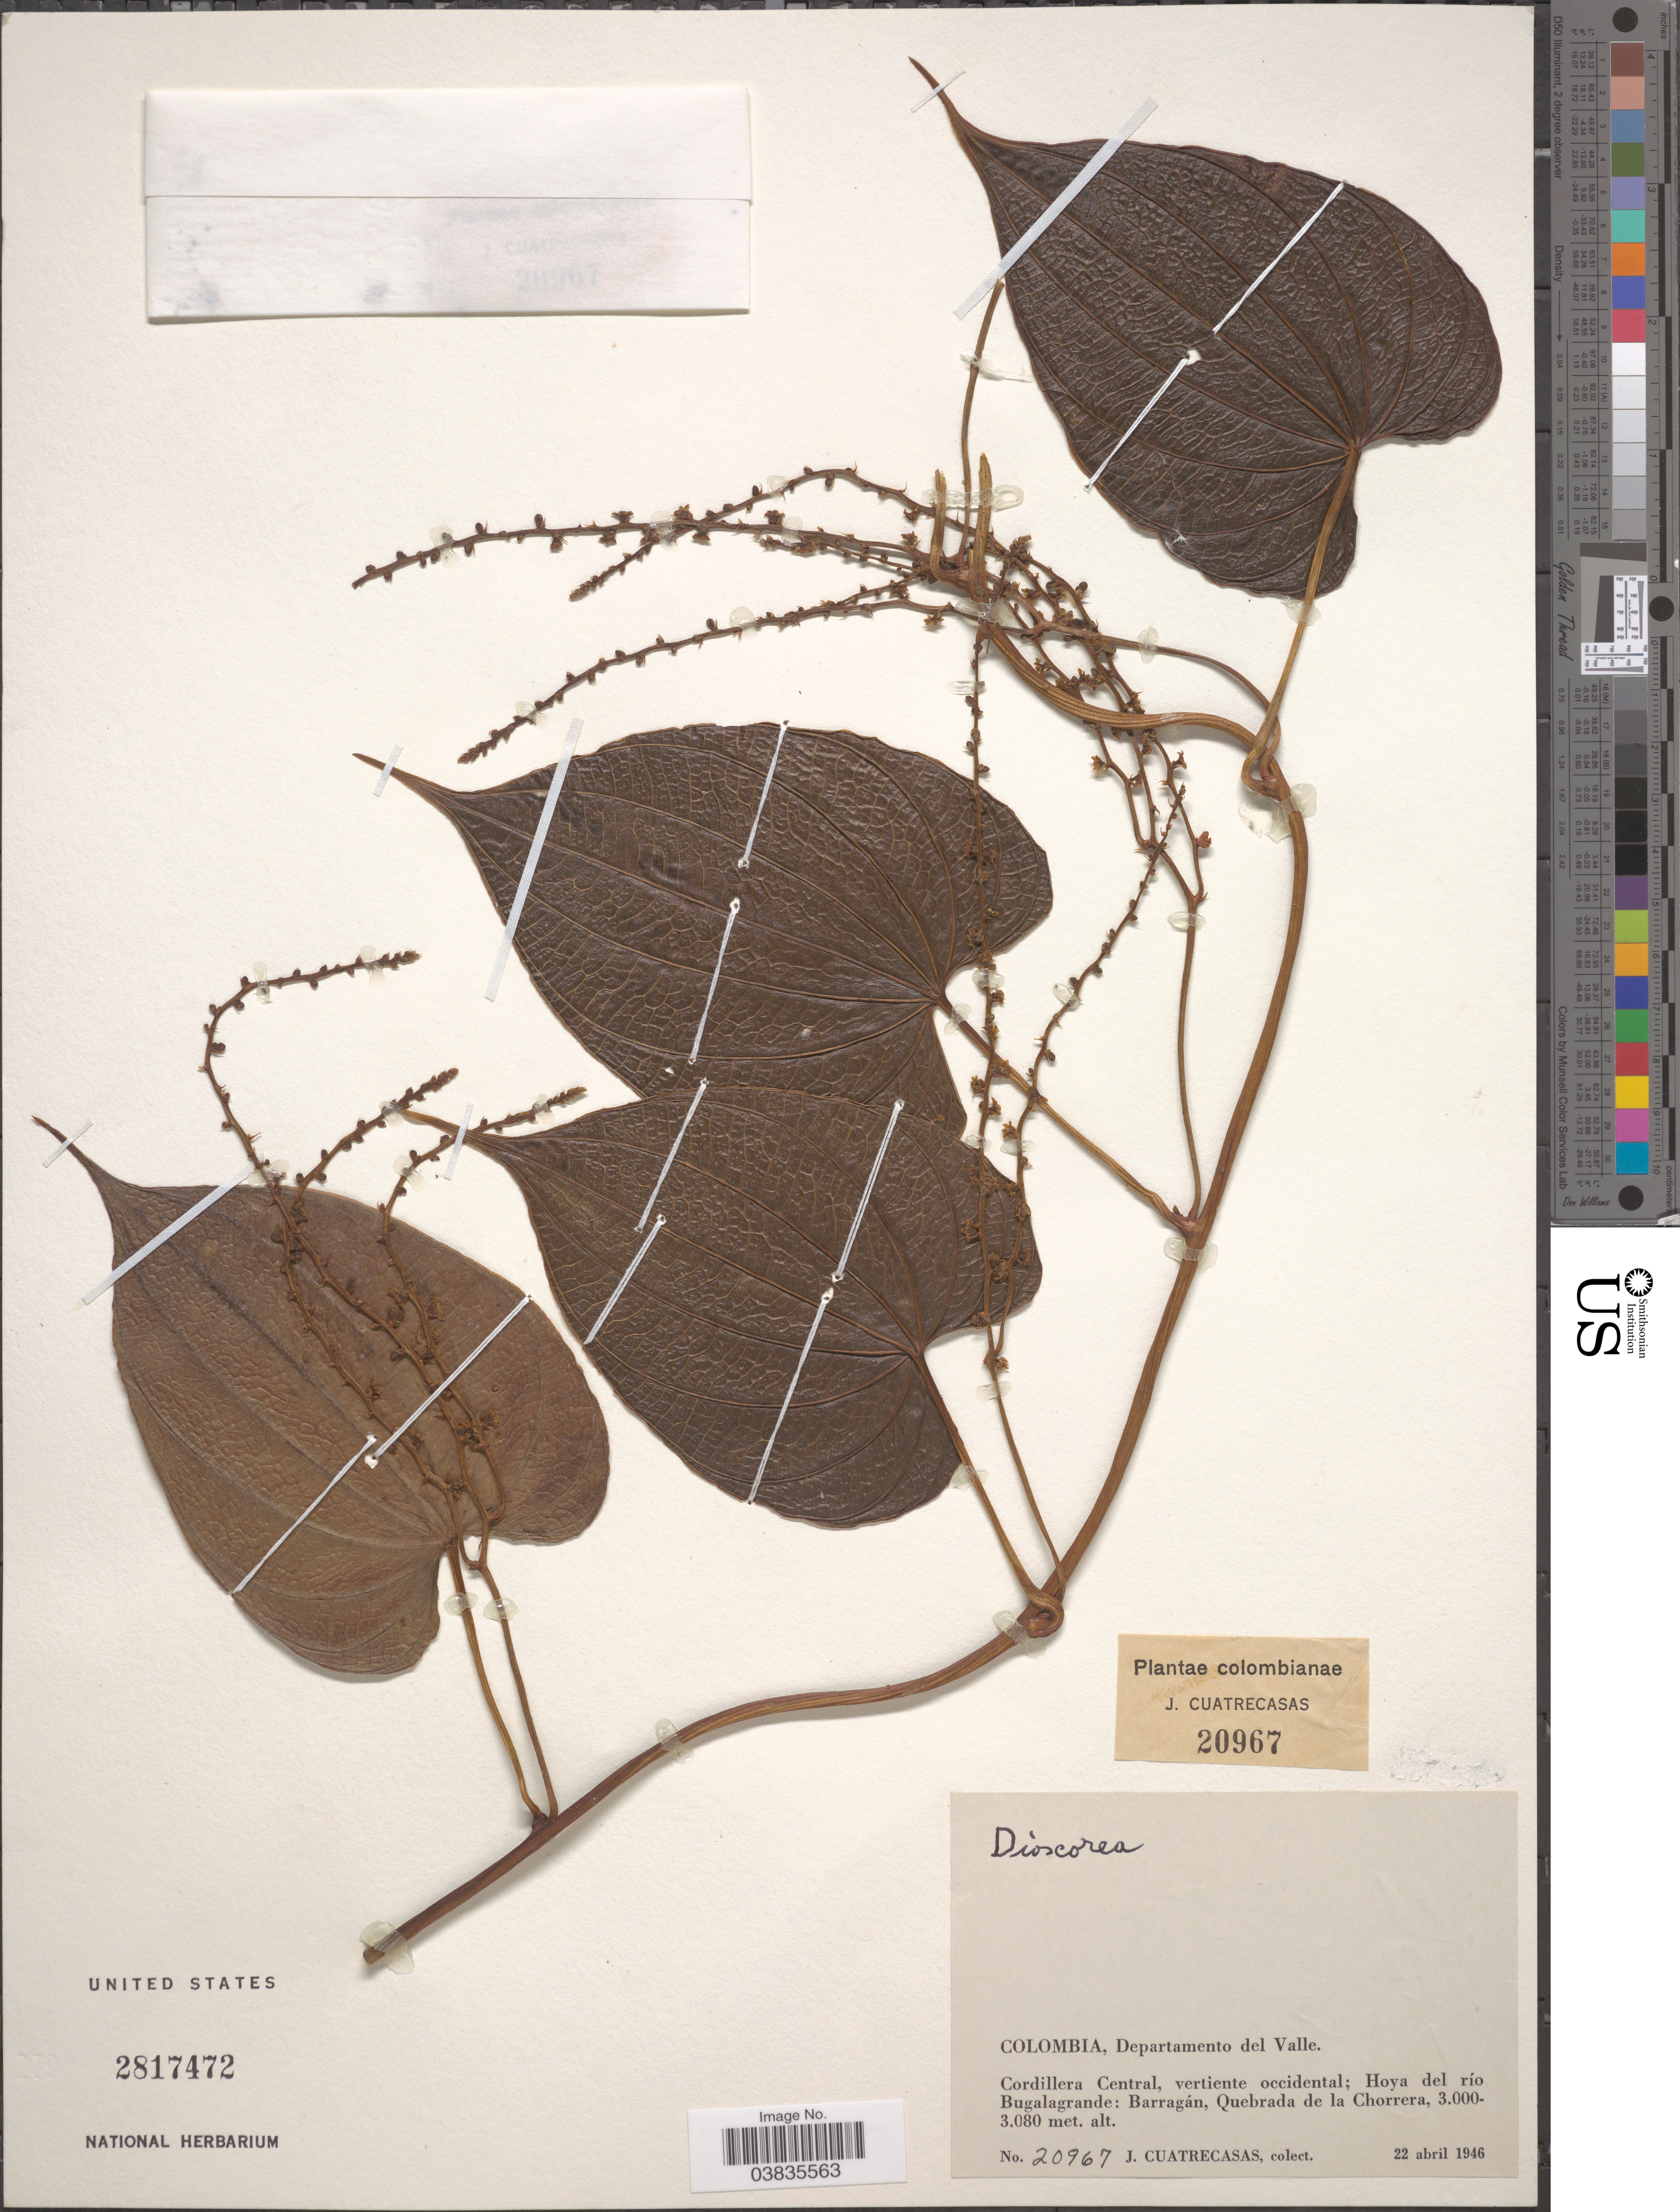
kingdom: Plantae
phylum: Tracheophyta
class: Liliopsida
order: Dioscoreales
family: Dioscoreaceae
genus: Dioscorea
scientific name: Dioscorea sp.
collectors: J. Cuatrecasas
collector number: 20967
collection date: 1946-04-22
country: Colombia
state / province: Valle del Cauca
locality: Departamento del Valle. Cordillera Central, vertiente occidental; Hoya del río Bugalagrande: Barragán, Quebrada de la Chorrera.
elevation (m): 3000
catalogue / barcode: US 2817472